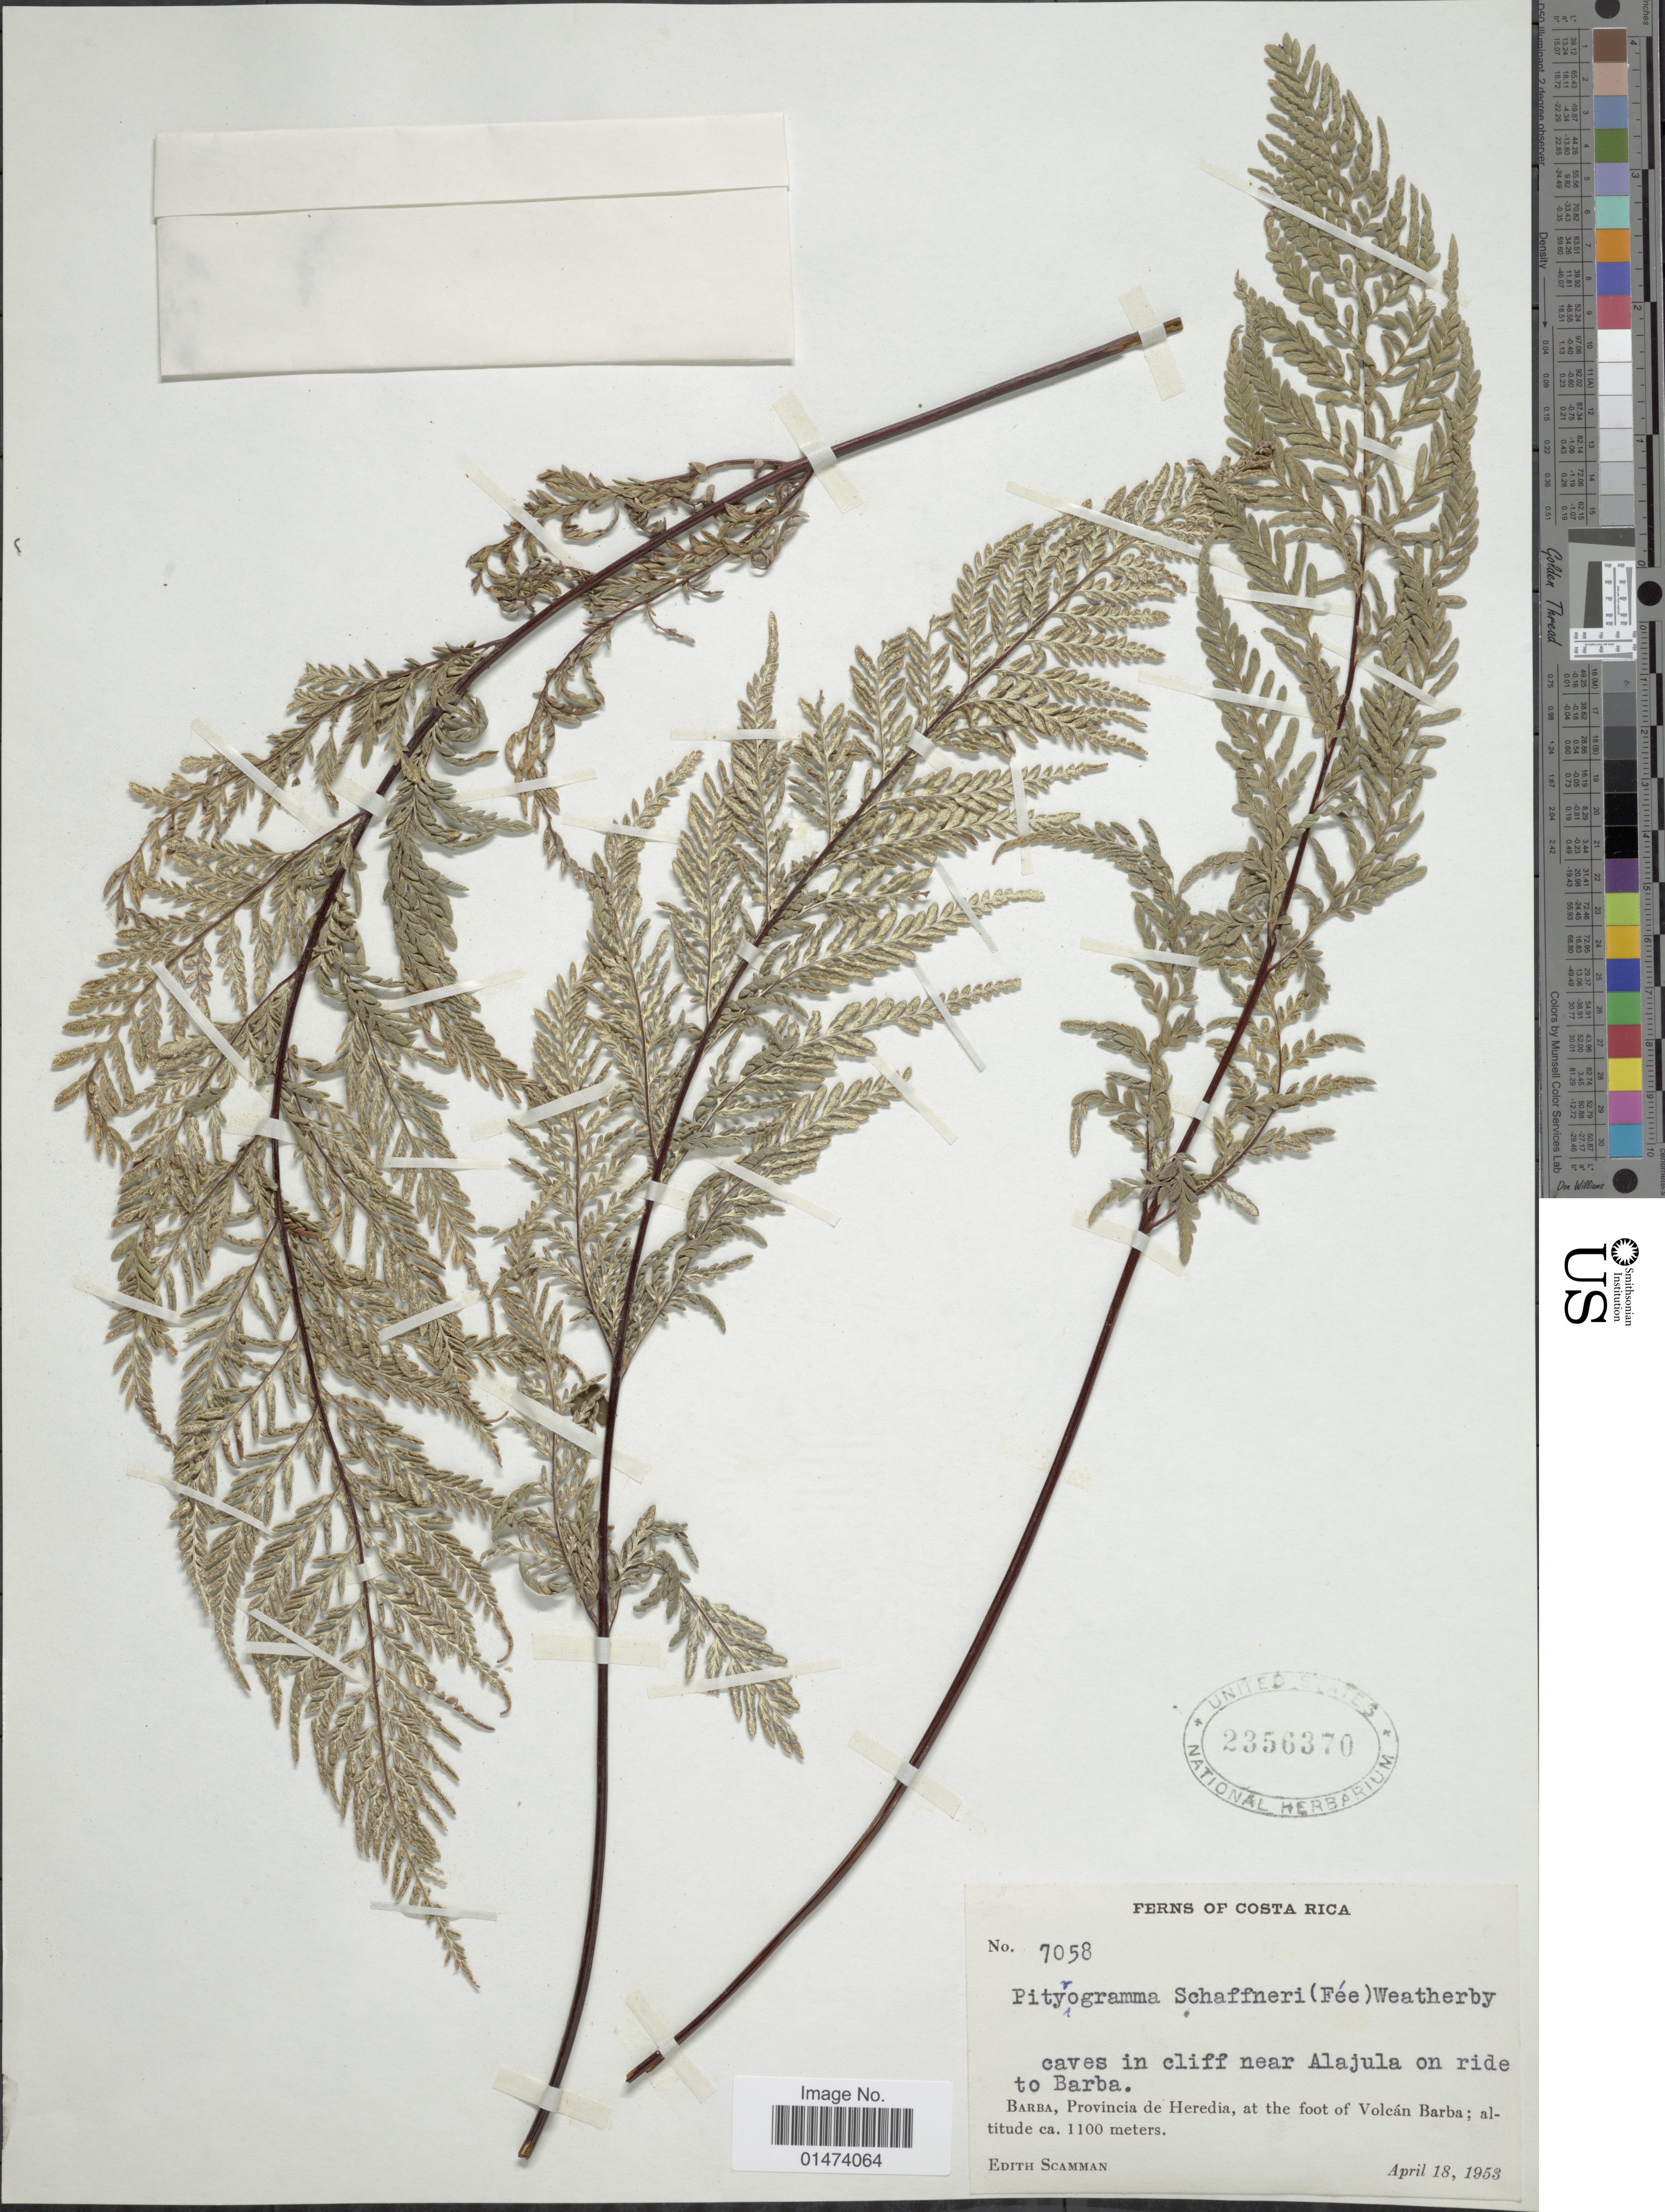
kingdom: Plantae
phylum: Tracheophyta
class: Polypodiopsida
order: Polypodiales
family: Pteridaceae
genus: Pityrogramma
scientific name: Pityrogramma dealbata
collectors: E. Scamman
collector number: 7058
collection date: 1953-04-18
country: Costa Rica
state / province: Alajuela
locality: Barba, Provincia de Heredia, at the foot of Volcan Barba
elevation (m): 1100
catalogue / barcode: US 2356370